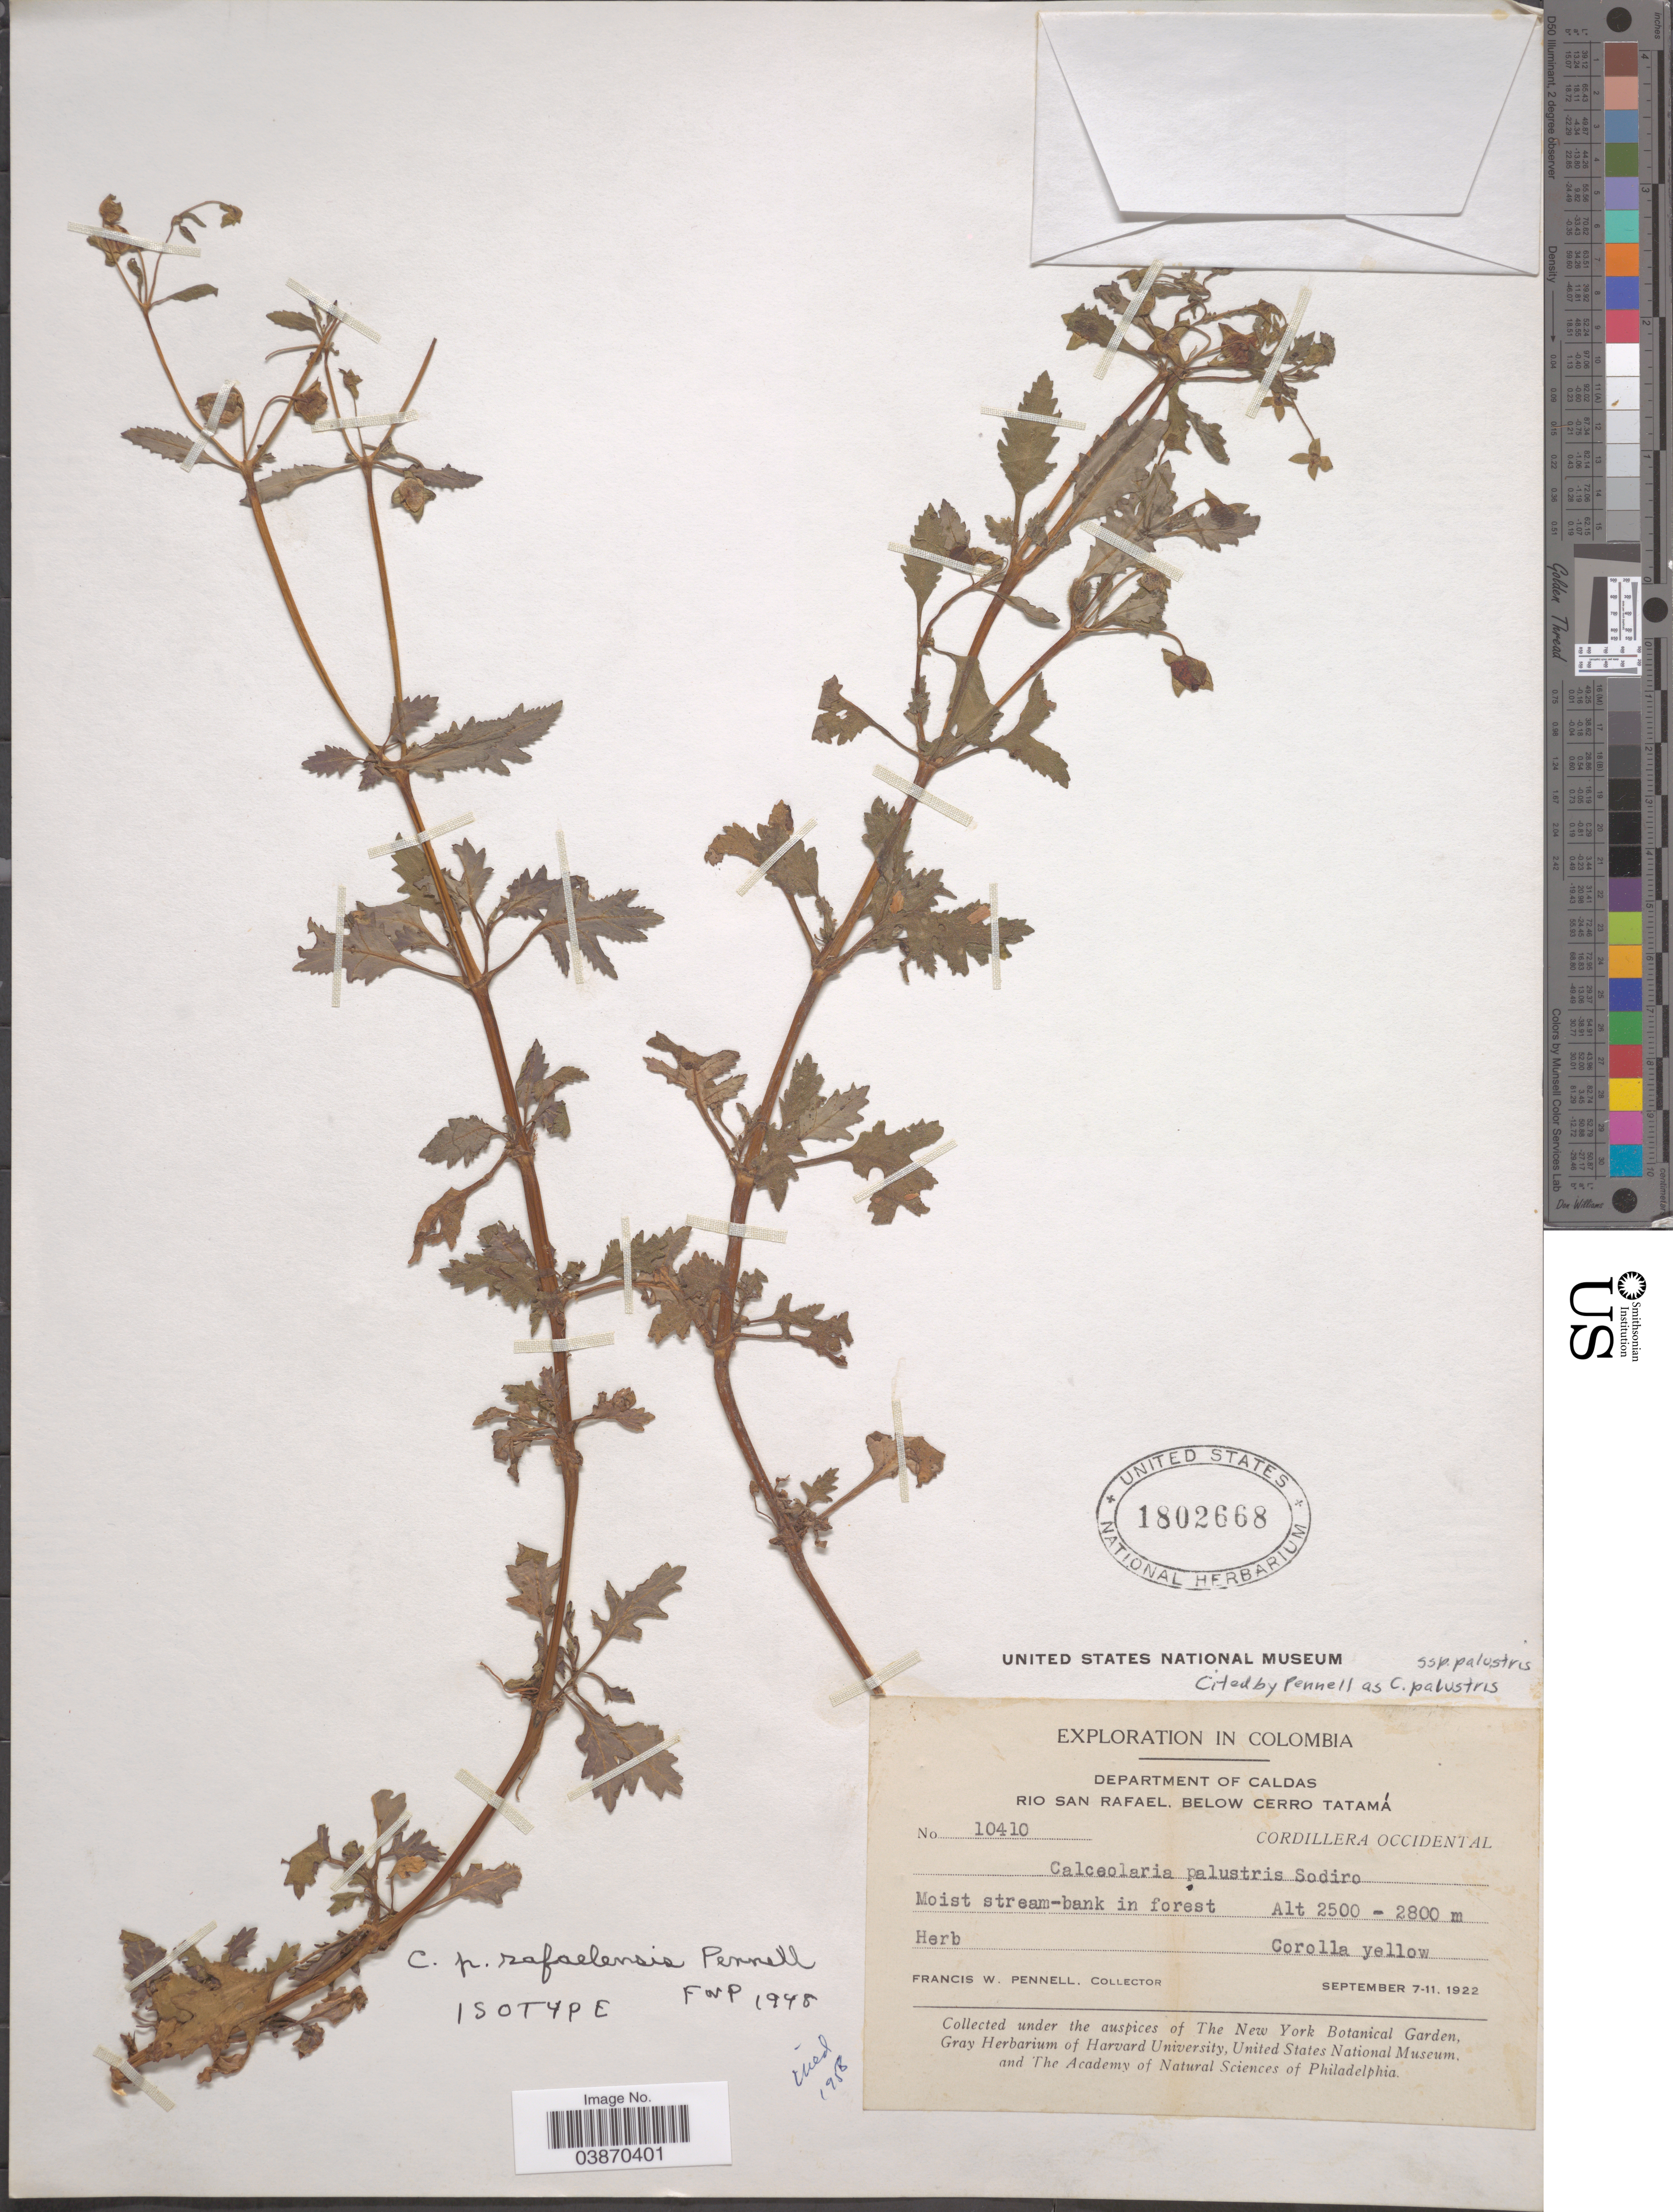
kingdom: Plantae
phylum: Tracheophyta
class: Magnoliopsida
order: Lamiales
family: Calceolariaceae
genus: Calceolaria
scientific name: Calceolaria mexicana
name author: Benth.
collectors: F. W. Pennell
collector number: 10410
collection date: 1922-09-07/1922-09-11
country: Colombia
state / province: Caldas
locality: Department of Caldas, Rio San Rafael, below Cerro Tatamá. Cordillera Occidental.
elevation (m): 2500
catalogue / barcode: US 1802668